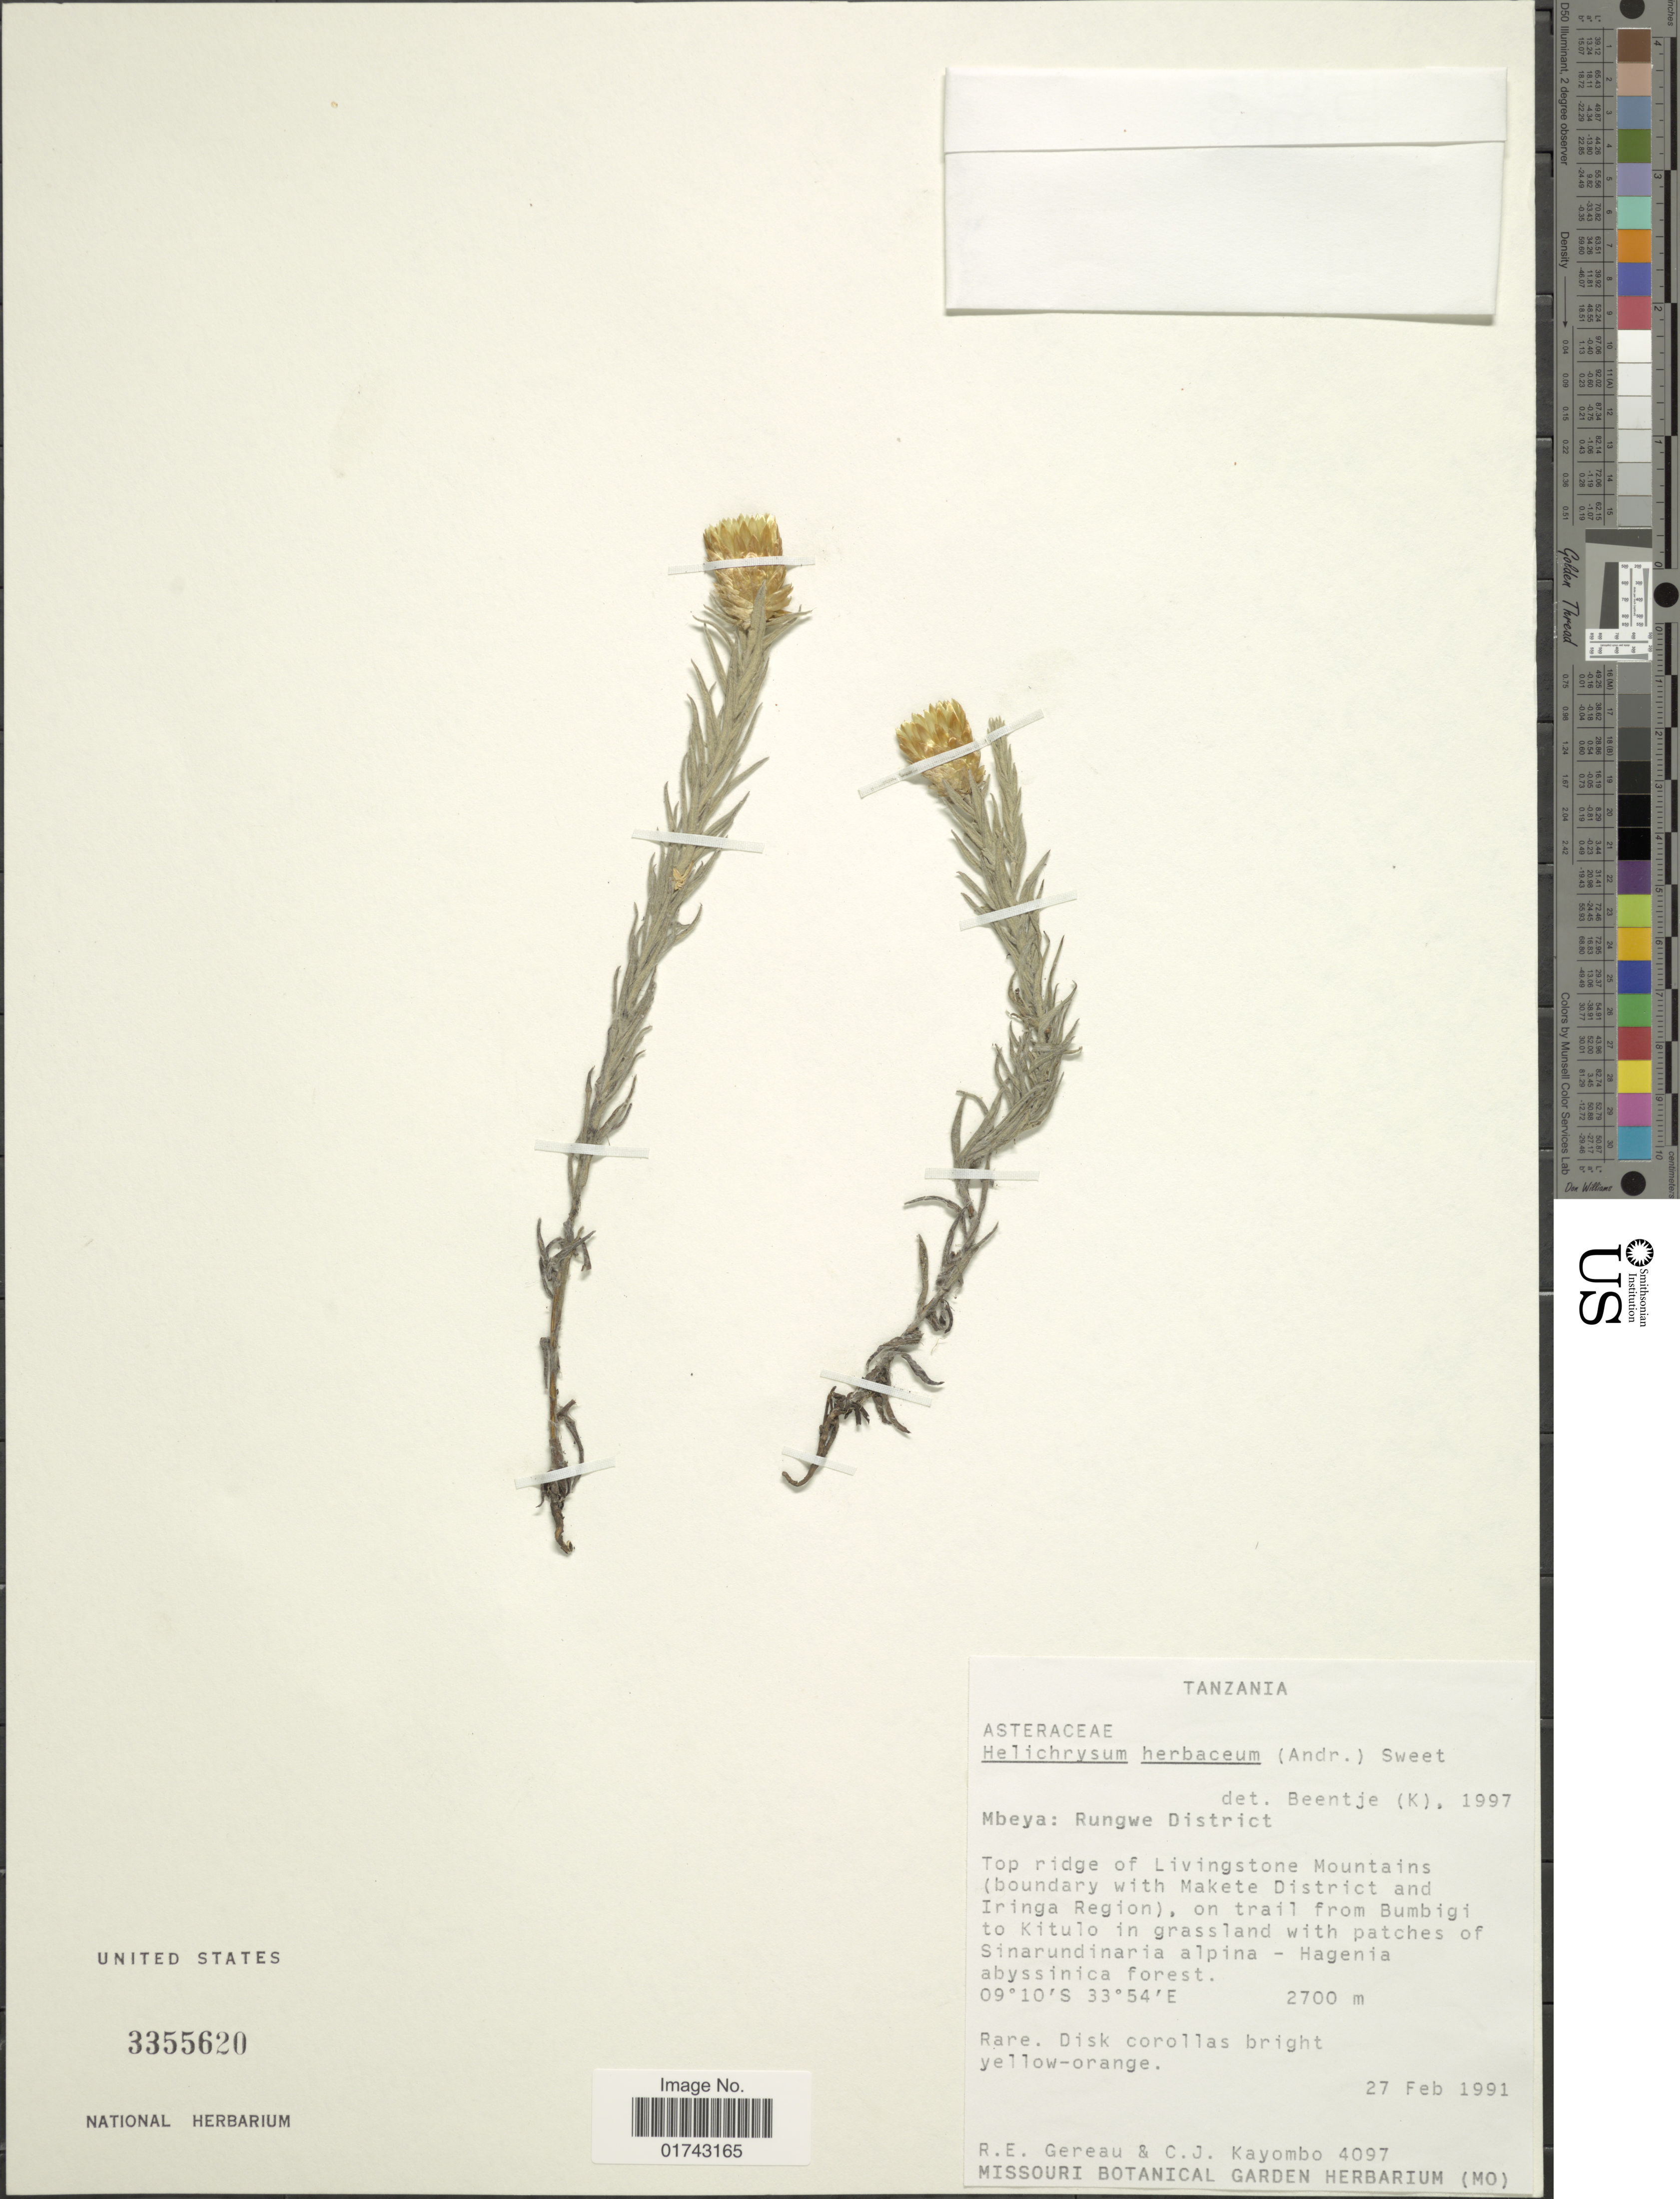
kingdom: Plantae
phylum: Tracheophyta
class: Magnoliopsida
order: Asterales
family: Asteraceae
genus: Helichrysum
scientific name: Helichrysum herbaceum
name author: (Andrews) Sweet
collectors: R. Gereau & C. Kayombo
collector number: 4097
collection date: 1991-02-27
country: Tanzania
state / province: Mbeya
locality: Mbeya: Rungwe District, Top ridge of Livingstone Mountains (boundary with Makete District and Iringa Region), on trail from Bumbigi to Kitulo in grassland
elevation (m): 2700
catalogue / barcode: US 3355620